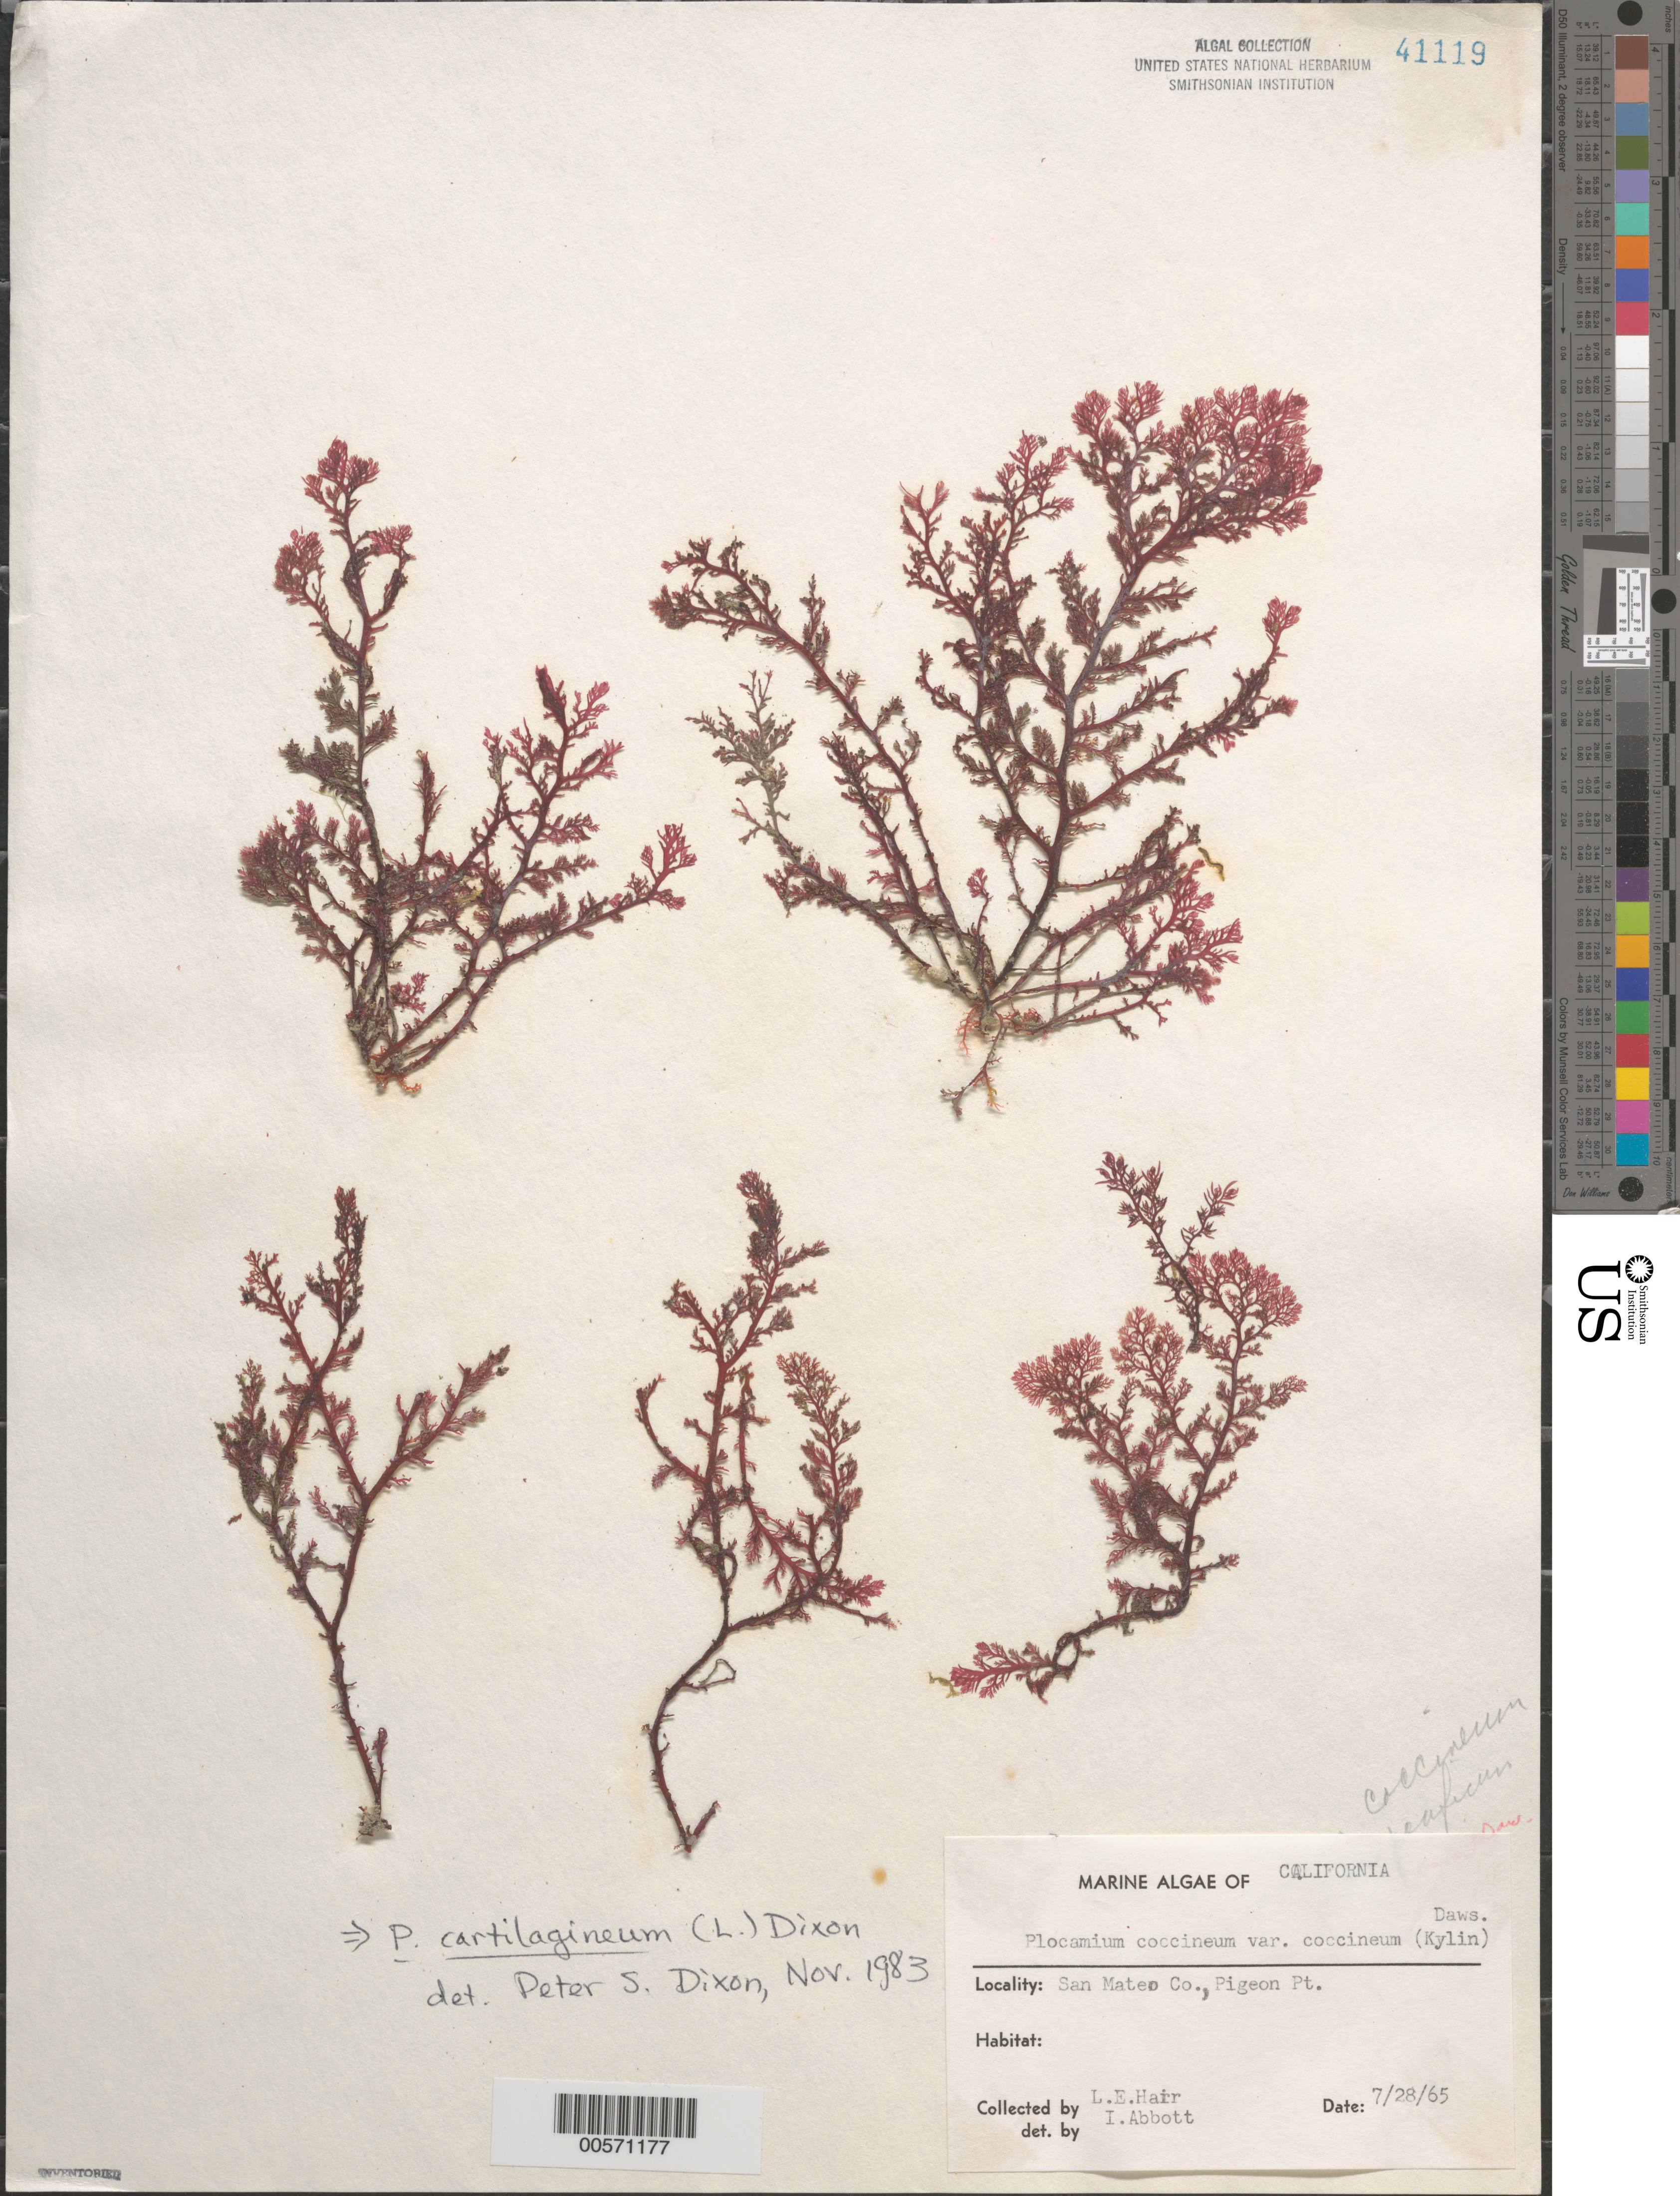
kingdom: Plantae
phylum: Rhodophyta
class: Florideophyceae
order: Plocamiales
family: Plocamiaceae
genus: Plocamium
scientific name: Plocamium cartilagineum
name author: (L.) P.S. Dixon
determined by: Dixon, P. S.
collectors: L. Hair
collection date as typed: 28 Jul 1965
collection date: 1965-07-28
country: United States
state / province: California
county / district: San Mateo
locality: Pigeon Point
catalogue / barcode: US 41119